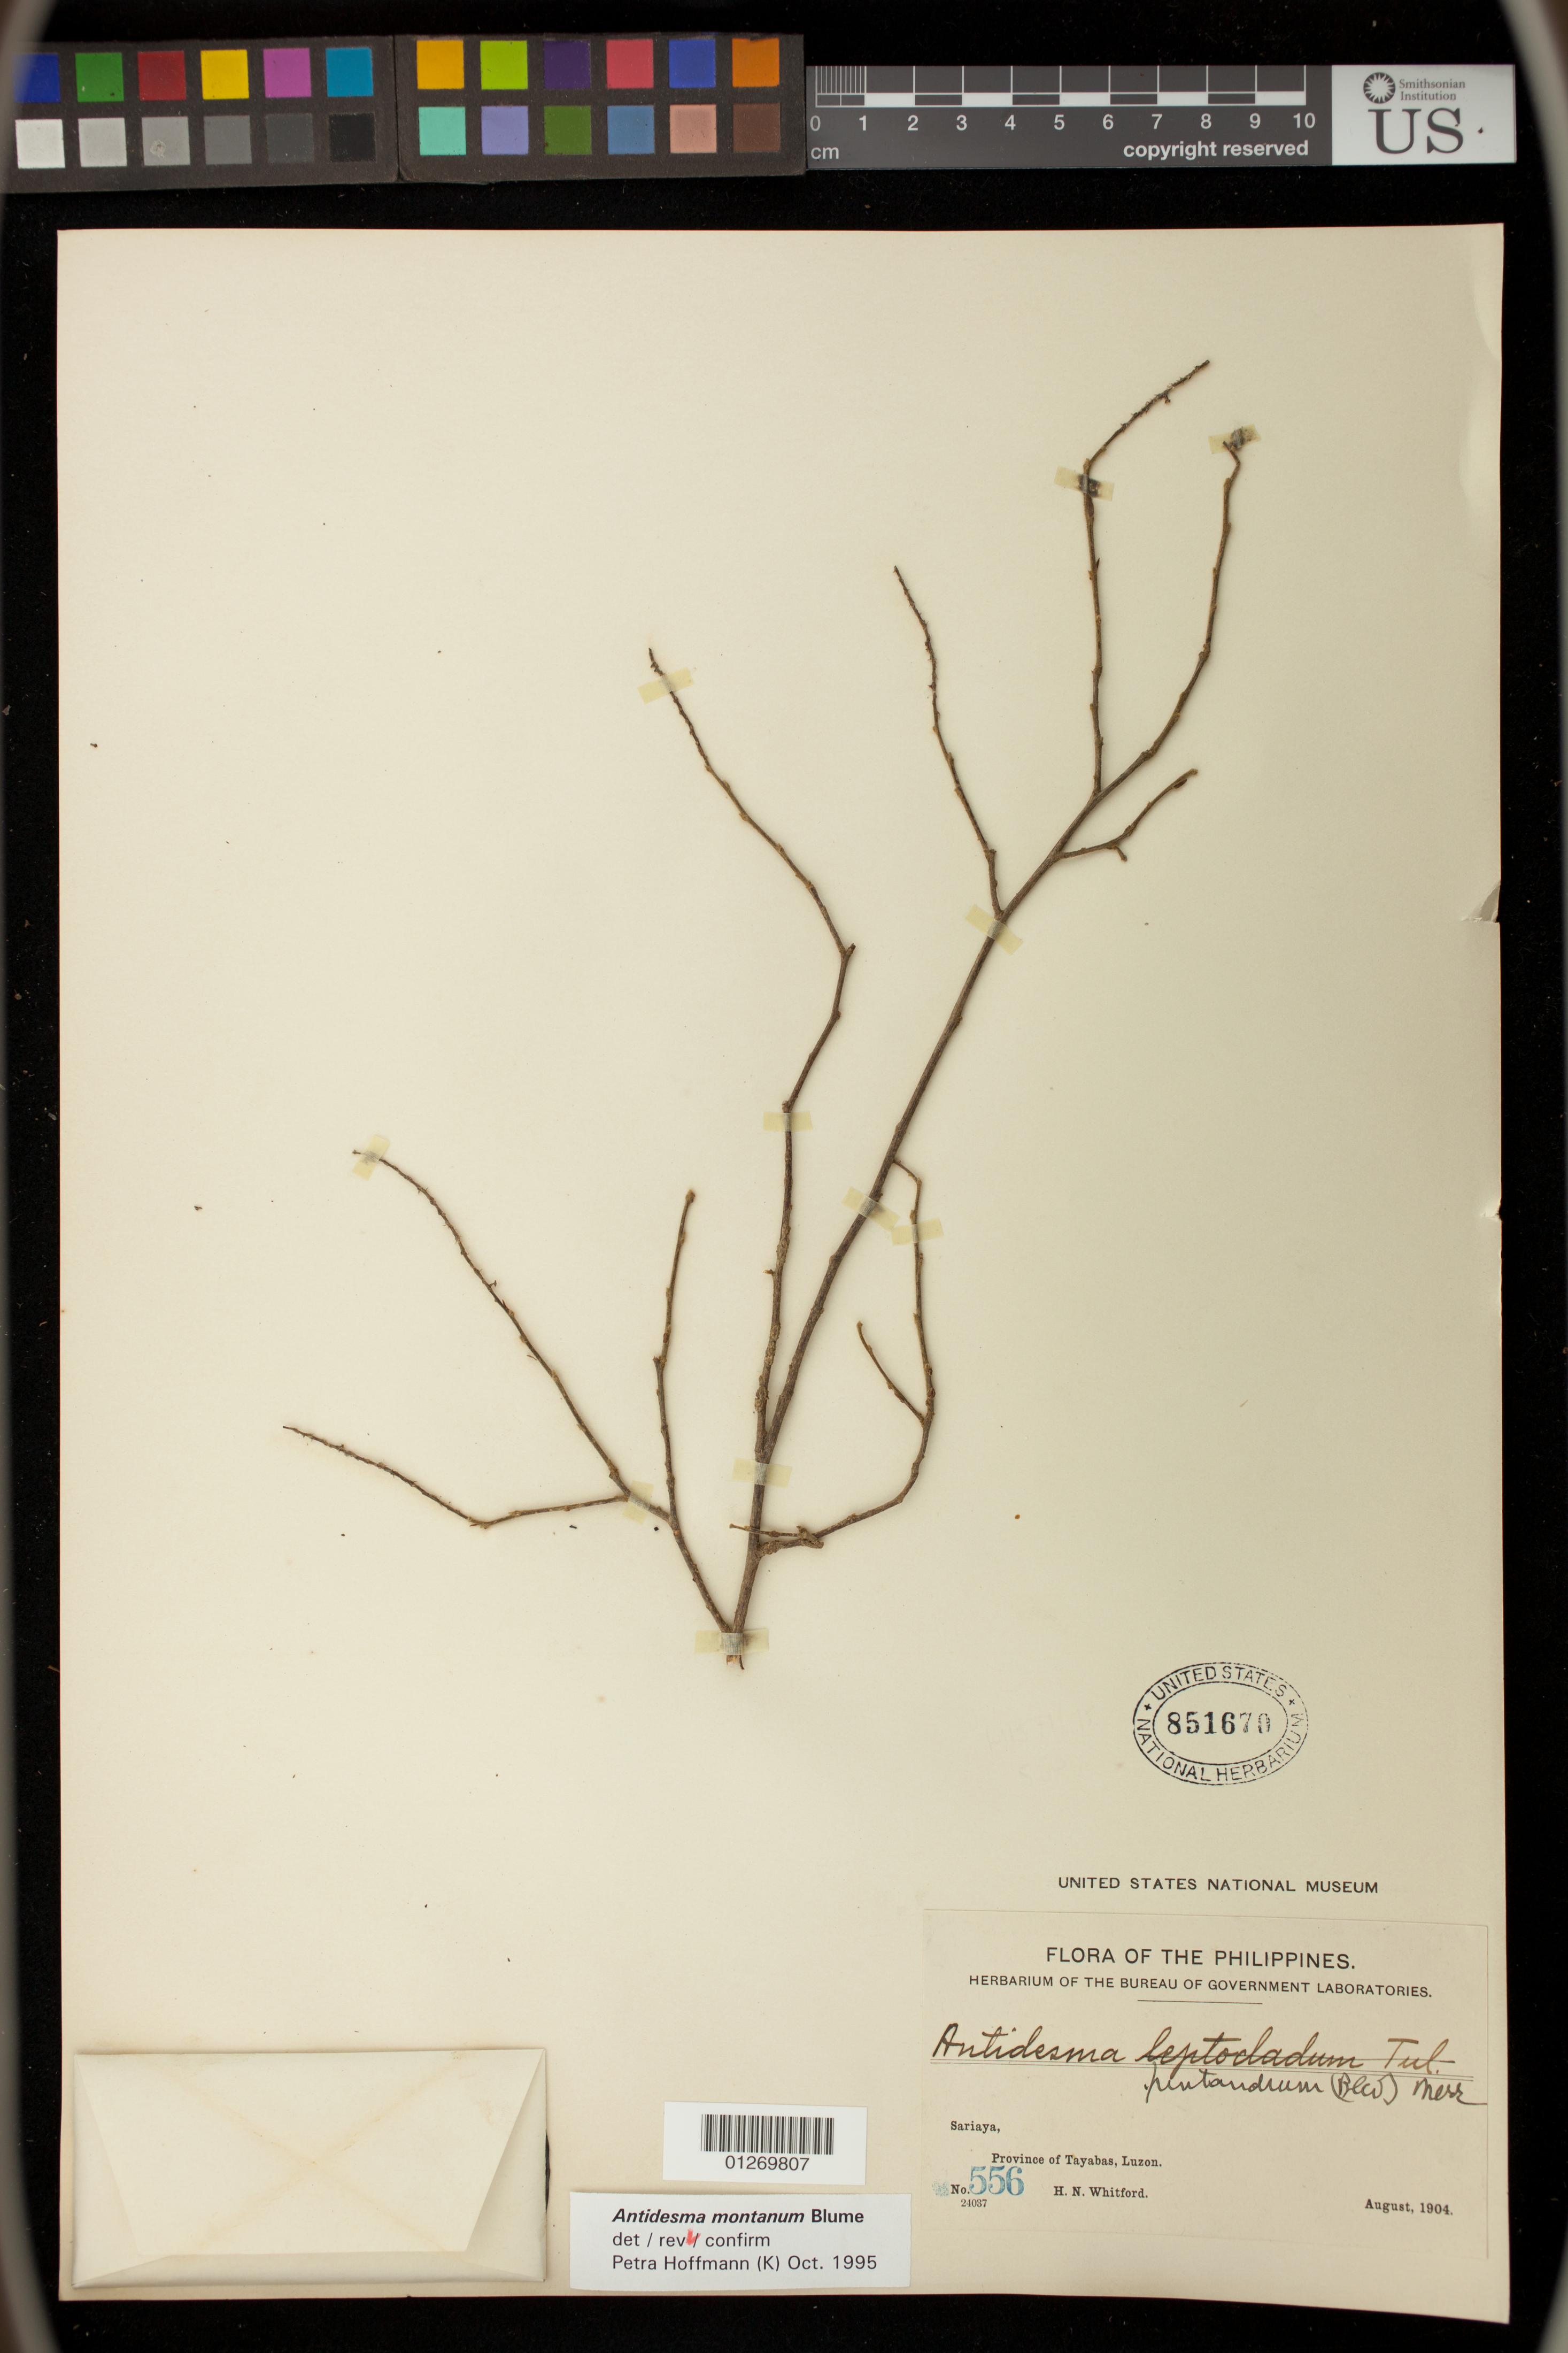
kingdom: Plantae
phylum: Tracheophyta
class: Magnoliopsida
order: Malpighiales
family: Phyllanthaceae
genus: Antidesma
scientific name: Antidesma montanum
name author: Blume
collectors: H. N. Whitford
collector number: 556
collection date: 1904-08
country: Philippines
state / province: Calabarzon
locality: Sariaya, Tayabas Province, Luzon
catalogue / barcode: US 851670